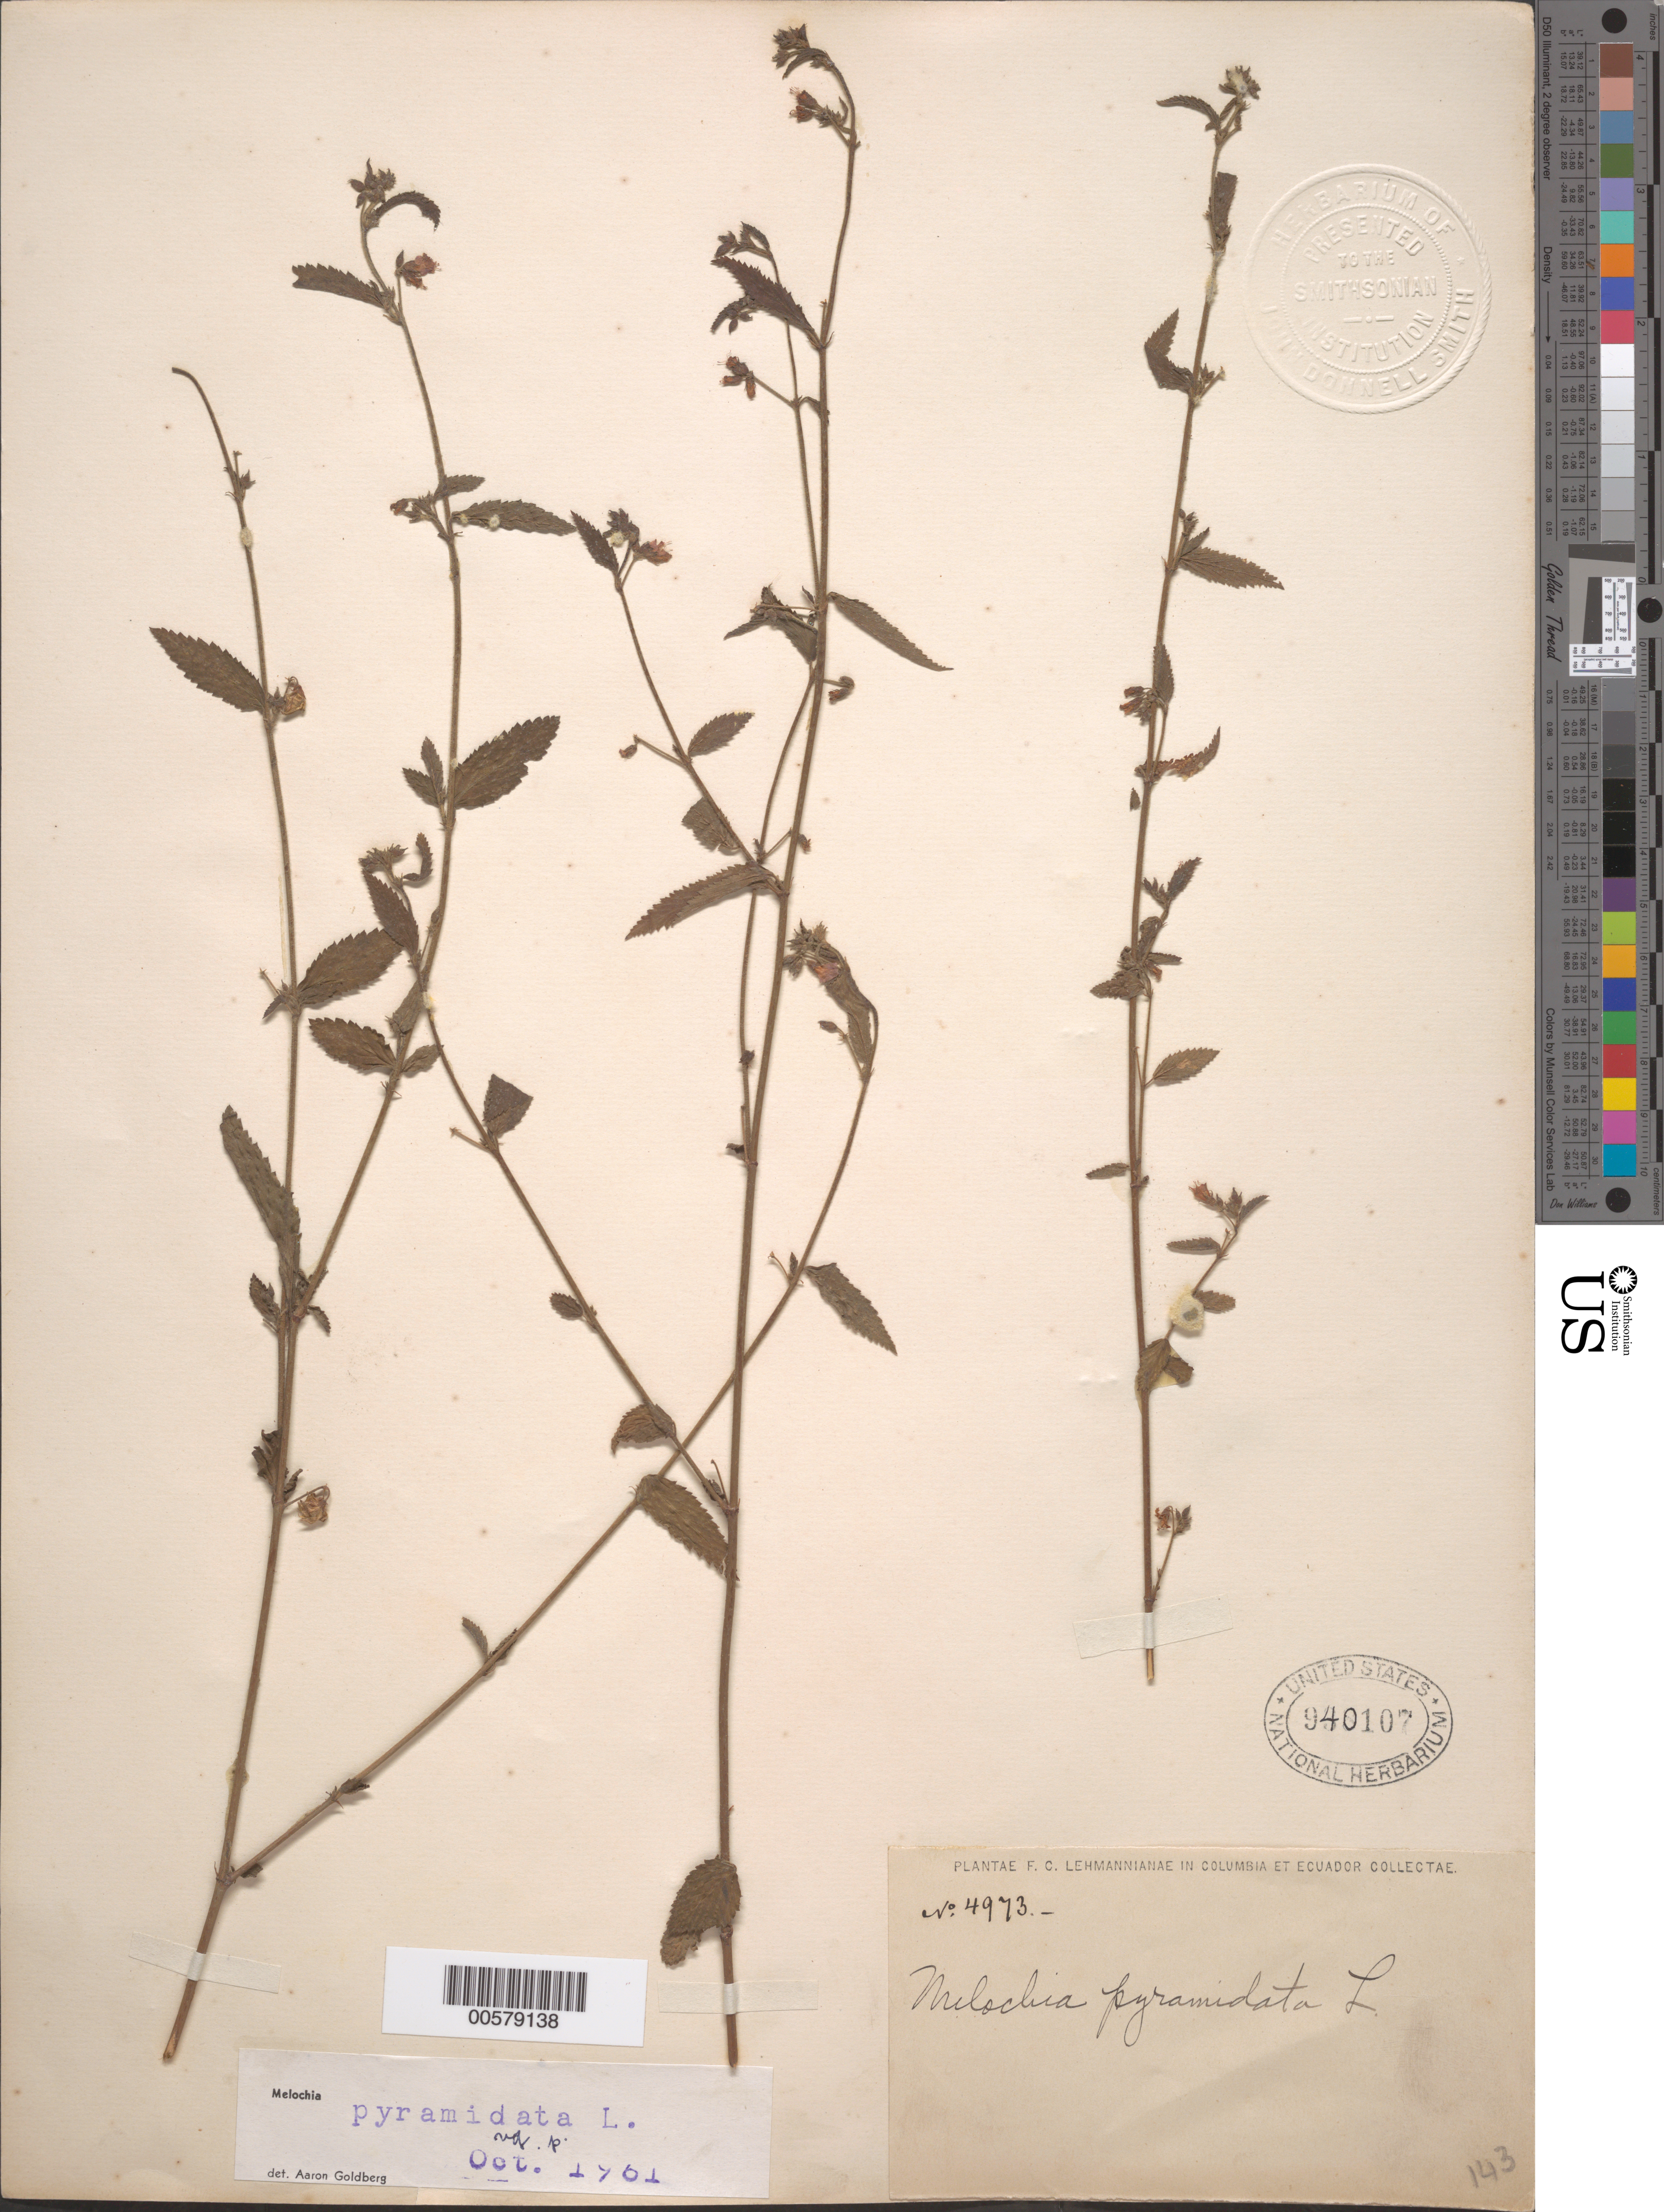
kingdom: Plantae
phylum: Tracheophyta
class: Magnoliopsida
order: Malvales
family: Malvaceae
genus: Melochia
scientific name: Melochia pyramidata var. pyramidata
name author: L.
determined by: Goldberg, Aaron, (US), NMNH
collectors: F. C. Lehmann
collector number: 4973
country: Ecuador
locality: In Colombia and Ecuador [otherwise sin. loc.]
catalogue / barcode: US 940107